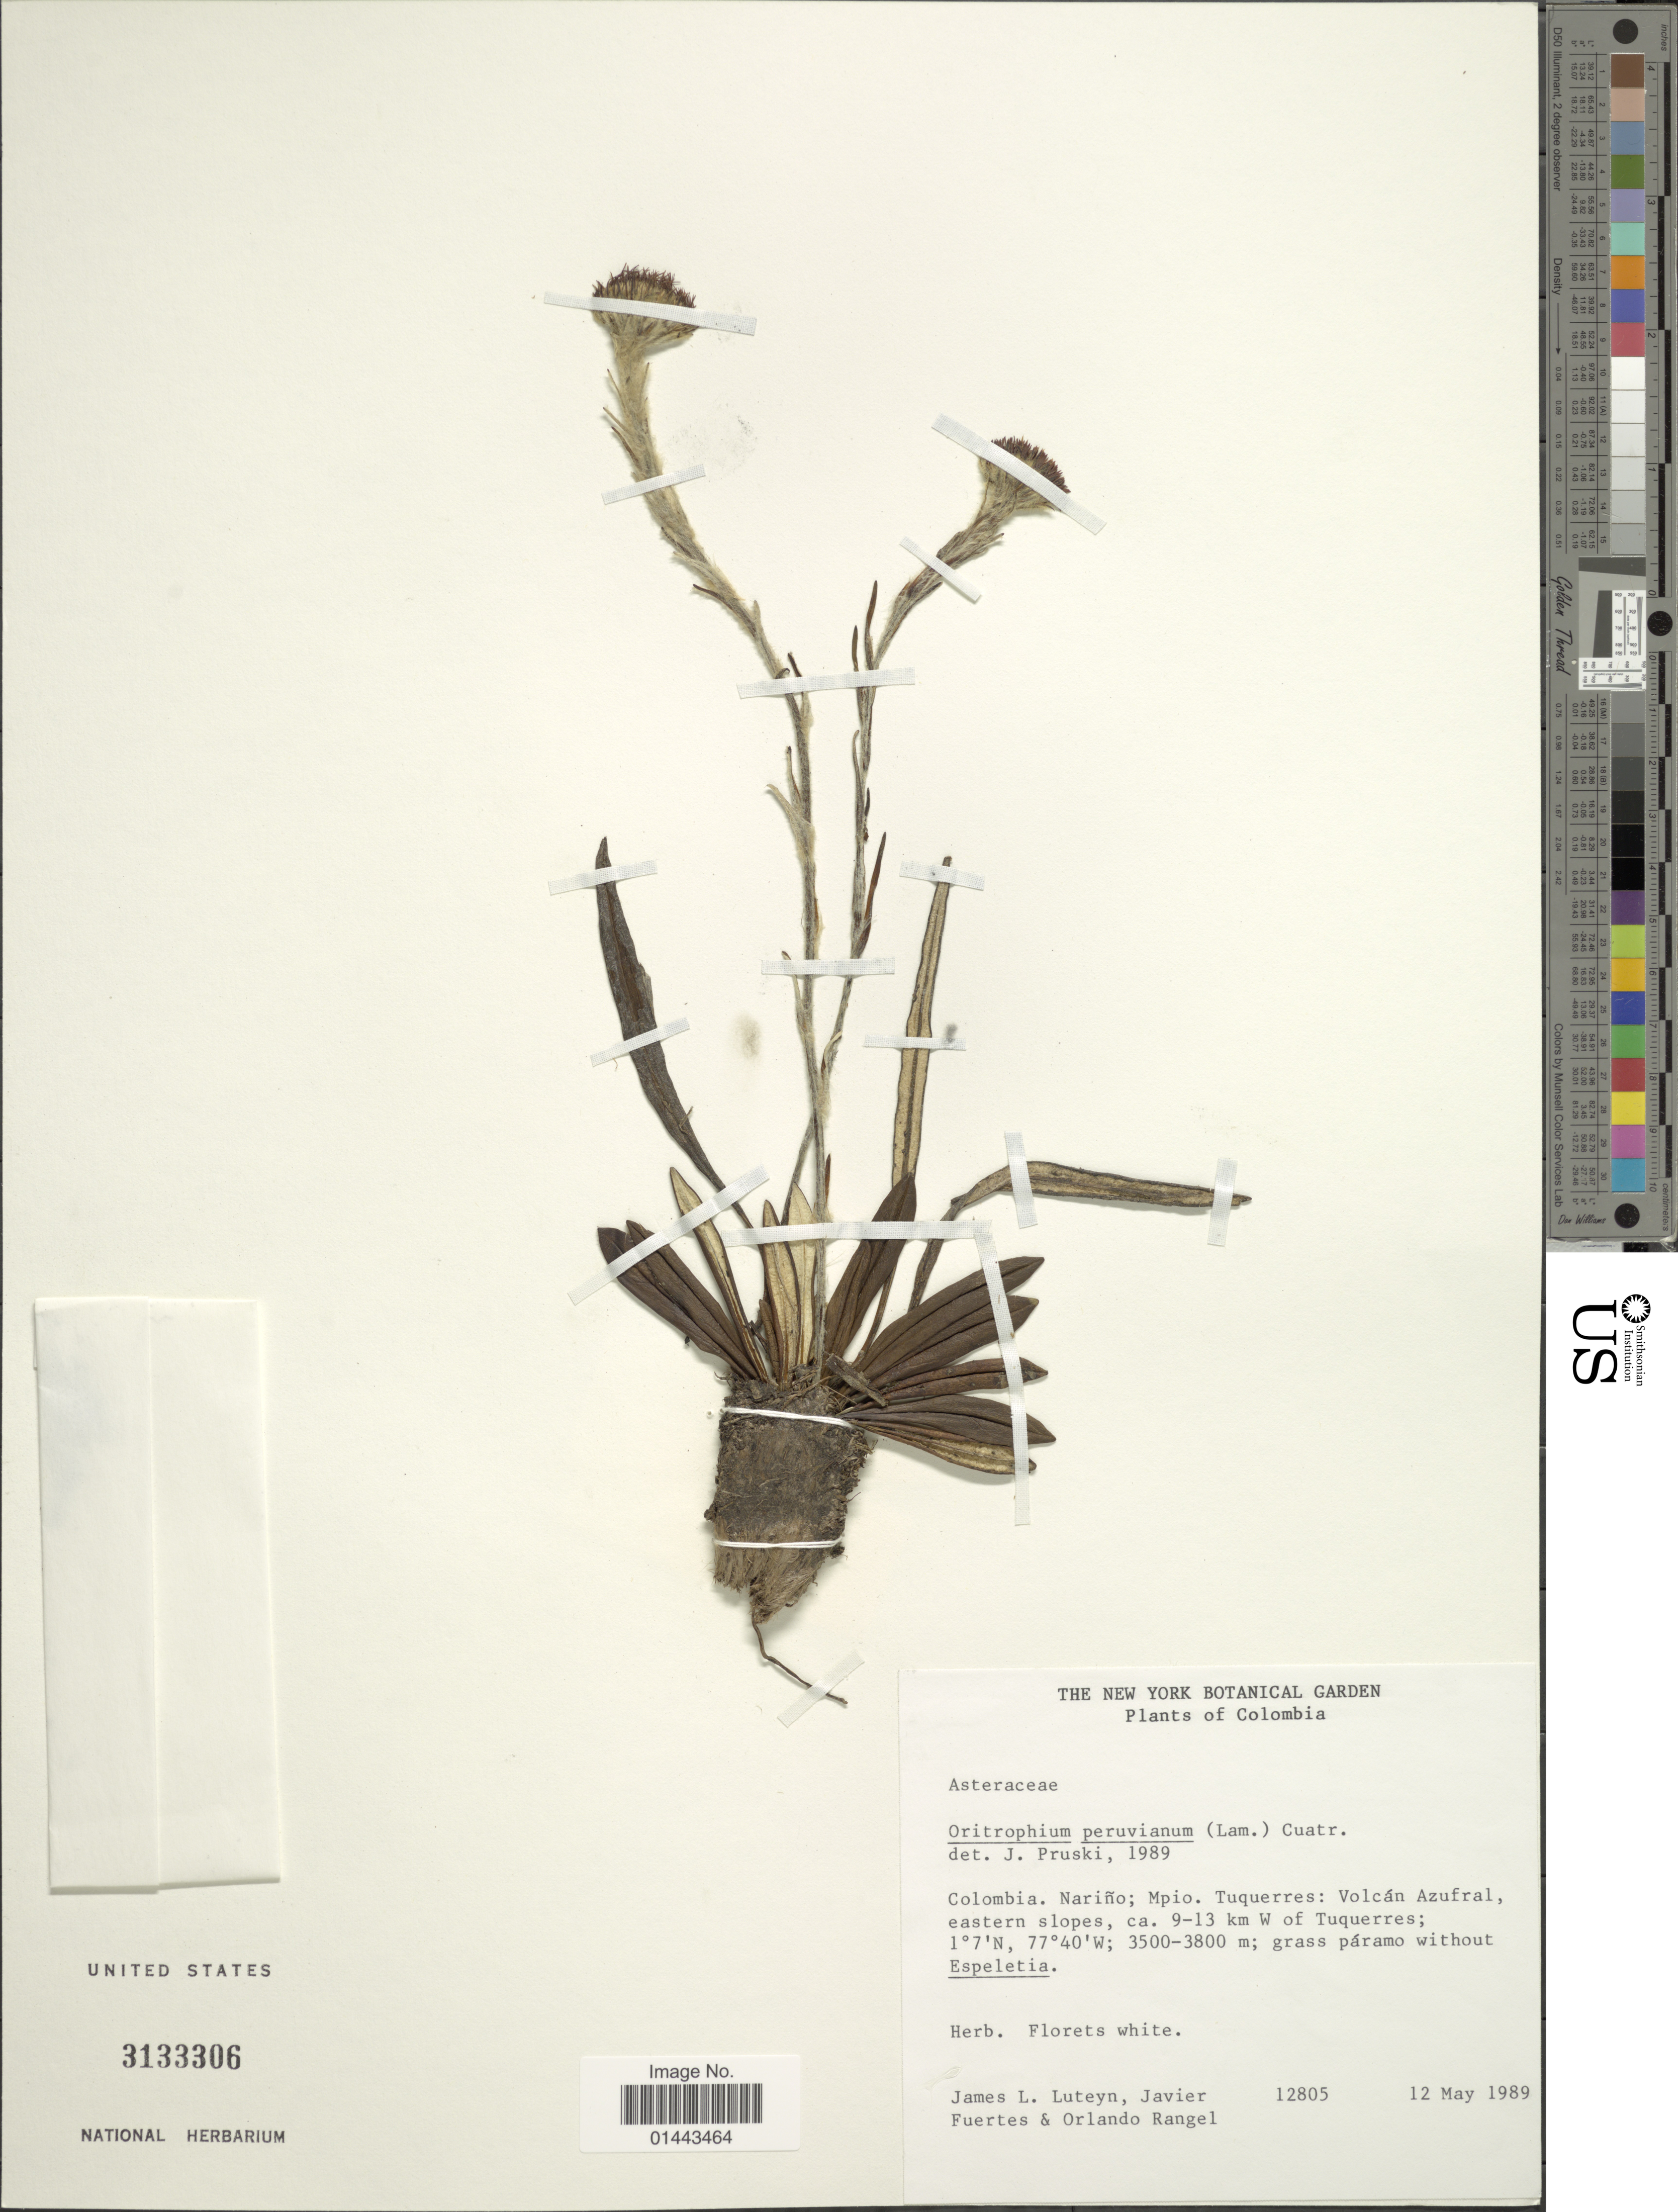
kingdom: Plantae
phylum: Tracheophyta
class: Magnoliopsida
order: Asterales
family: Asteraceae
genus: Oritrophium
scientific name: Oritrophium peruvianum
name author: (Lam.) Cuatrec.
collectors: J. L. Luteyn, J. Fuertes & O. Rangel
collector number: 12805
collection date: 1989-05-12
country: Colombia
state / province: Nariño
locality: Mpio. Tuquerres: Volcan Azufral, eastern slopes, ca. 9-13 km W of Tuquerres.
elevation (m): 3500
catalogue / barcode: US 3133306